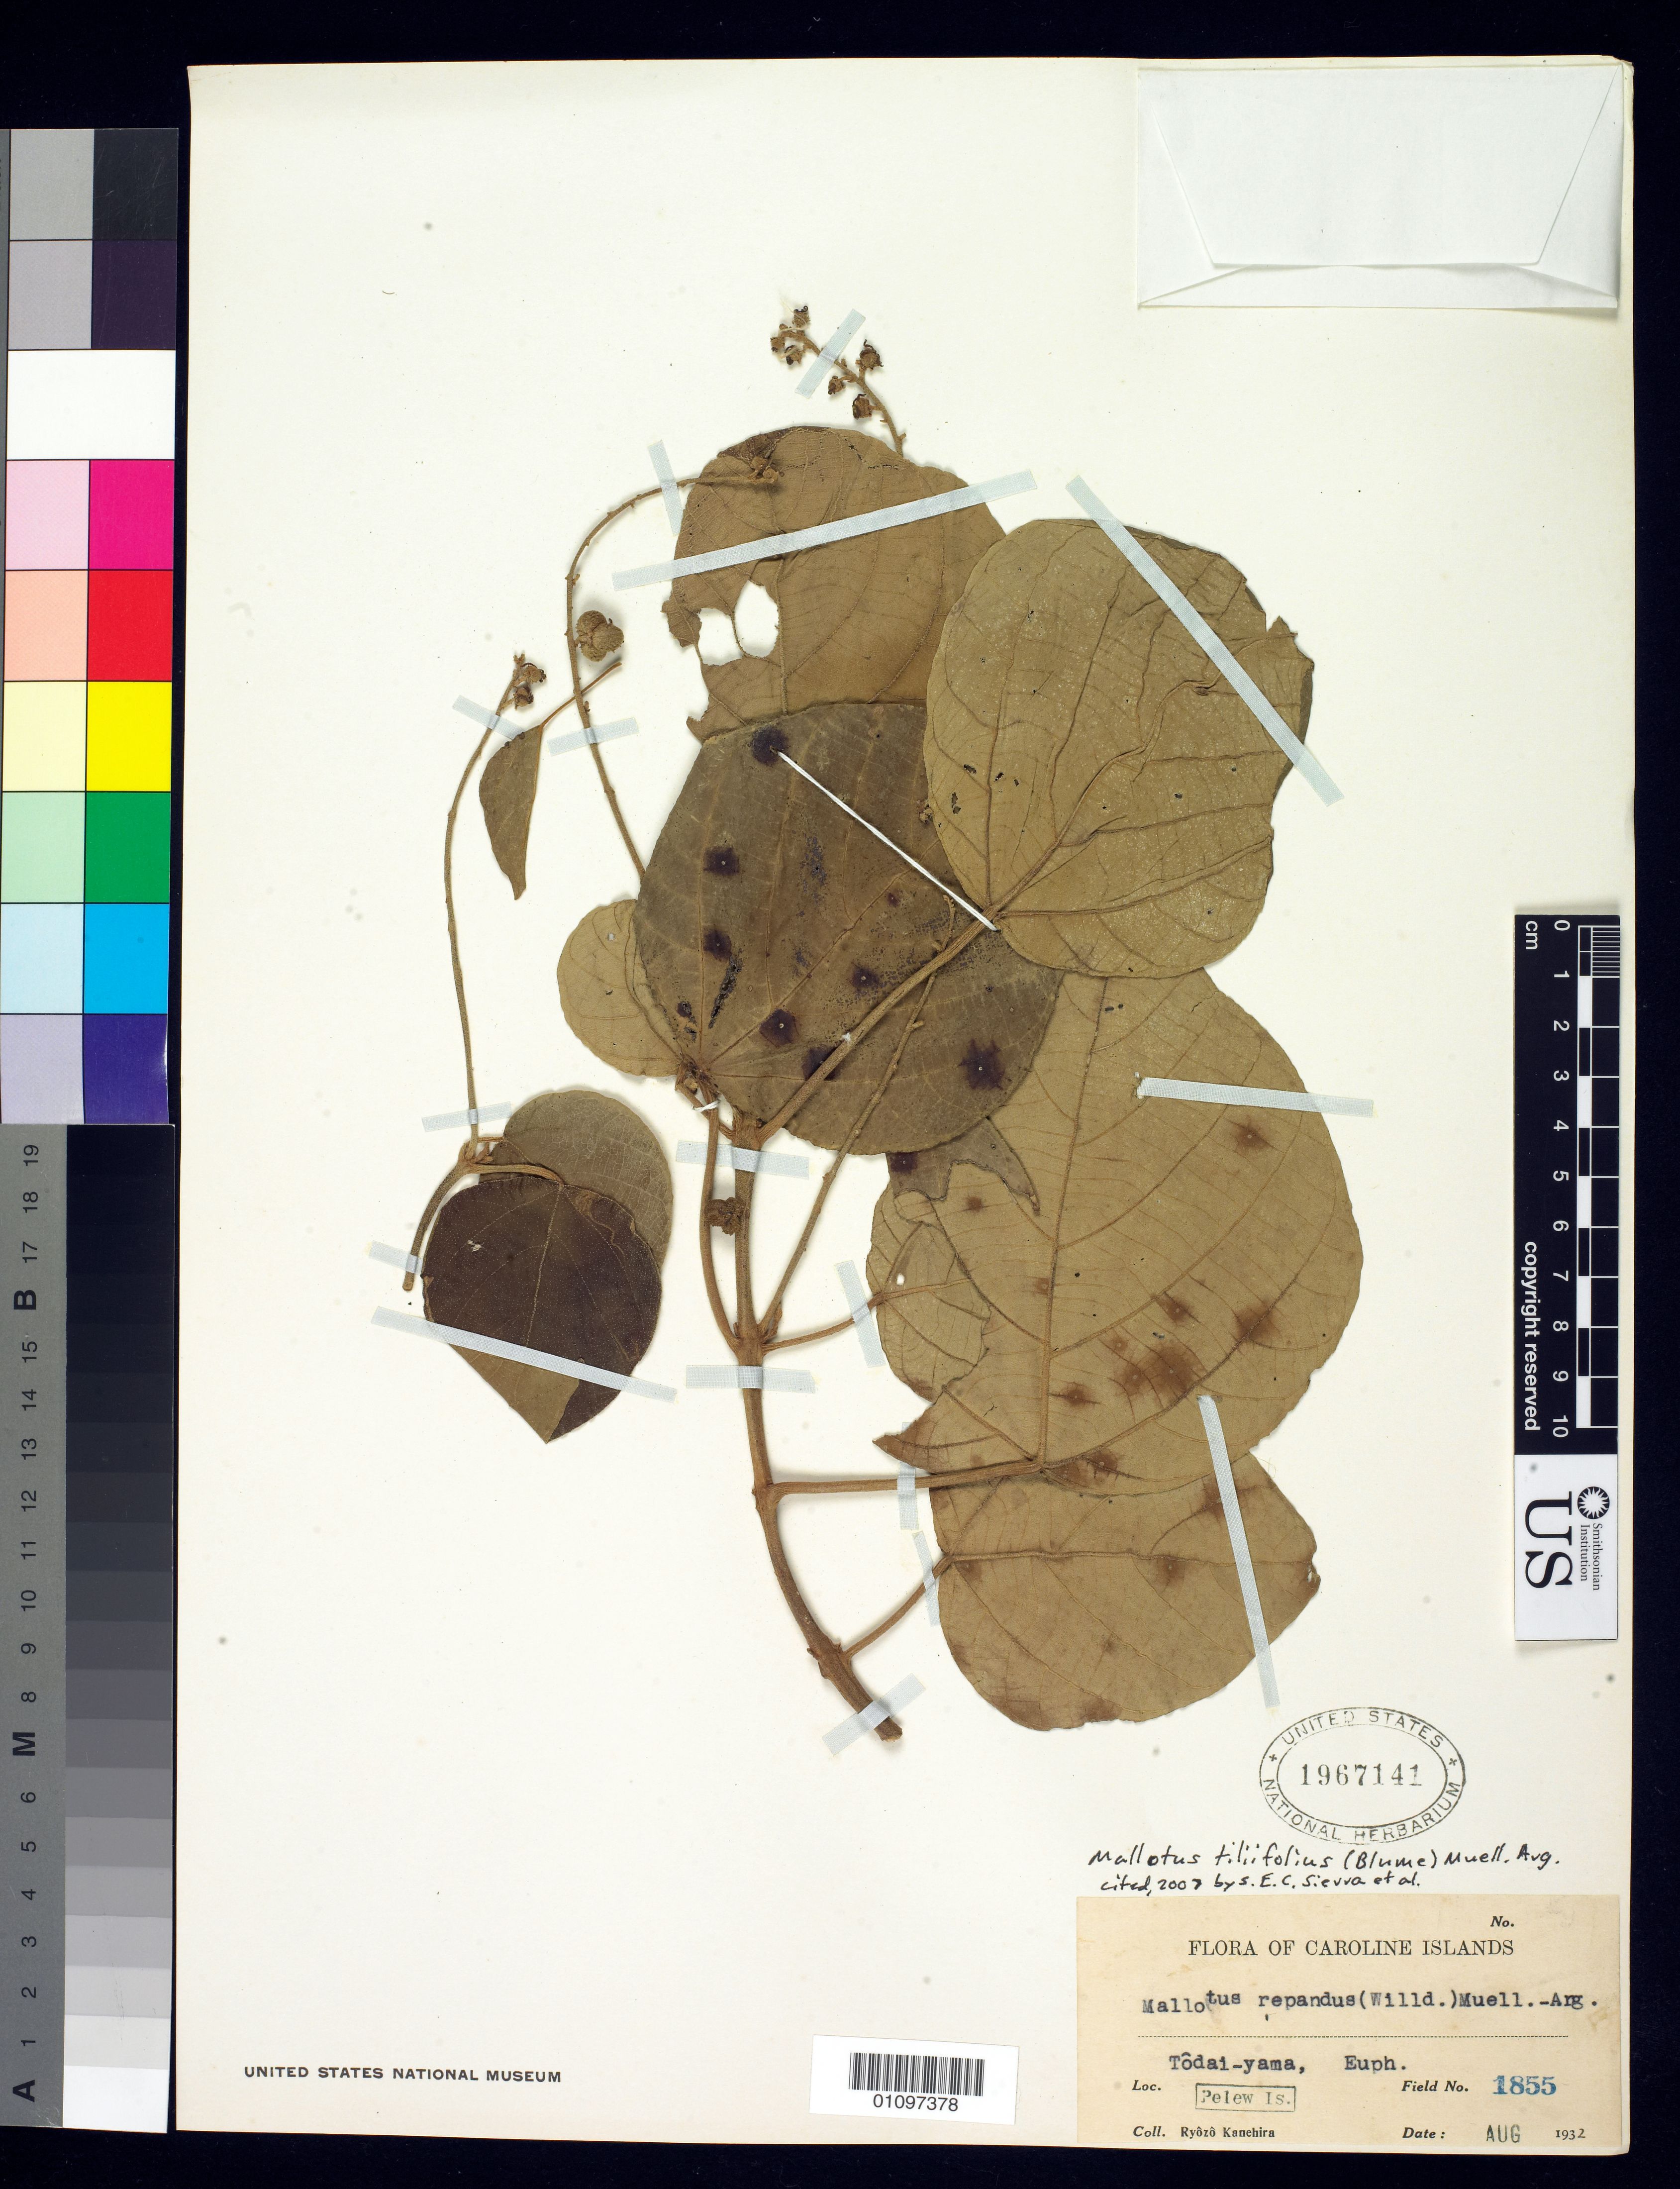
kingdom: Plantae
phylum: Tracheophyta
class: Magnoliopsida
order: Malpighiales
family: Euphorbiaceae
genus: Mallotus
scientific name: Mallotus tiliifolius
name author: (Blume) Müll. Arg.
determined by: Sierra, Soraya E. C.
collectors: R. Kanehira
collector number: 1855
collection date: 1932-08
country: Palau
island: Belau [Palau] Is.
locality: Pelew Is.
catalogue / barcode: US 1967141